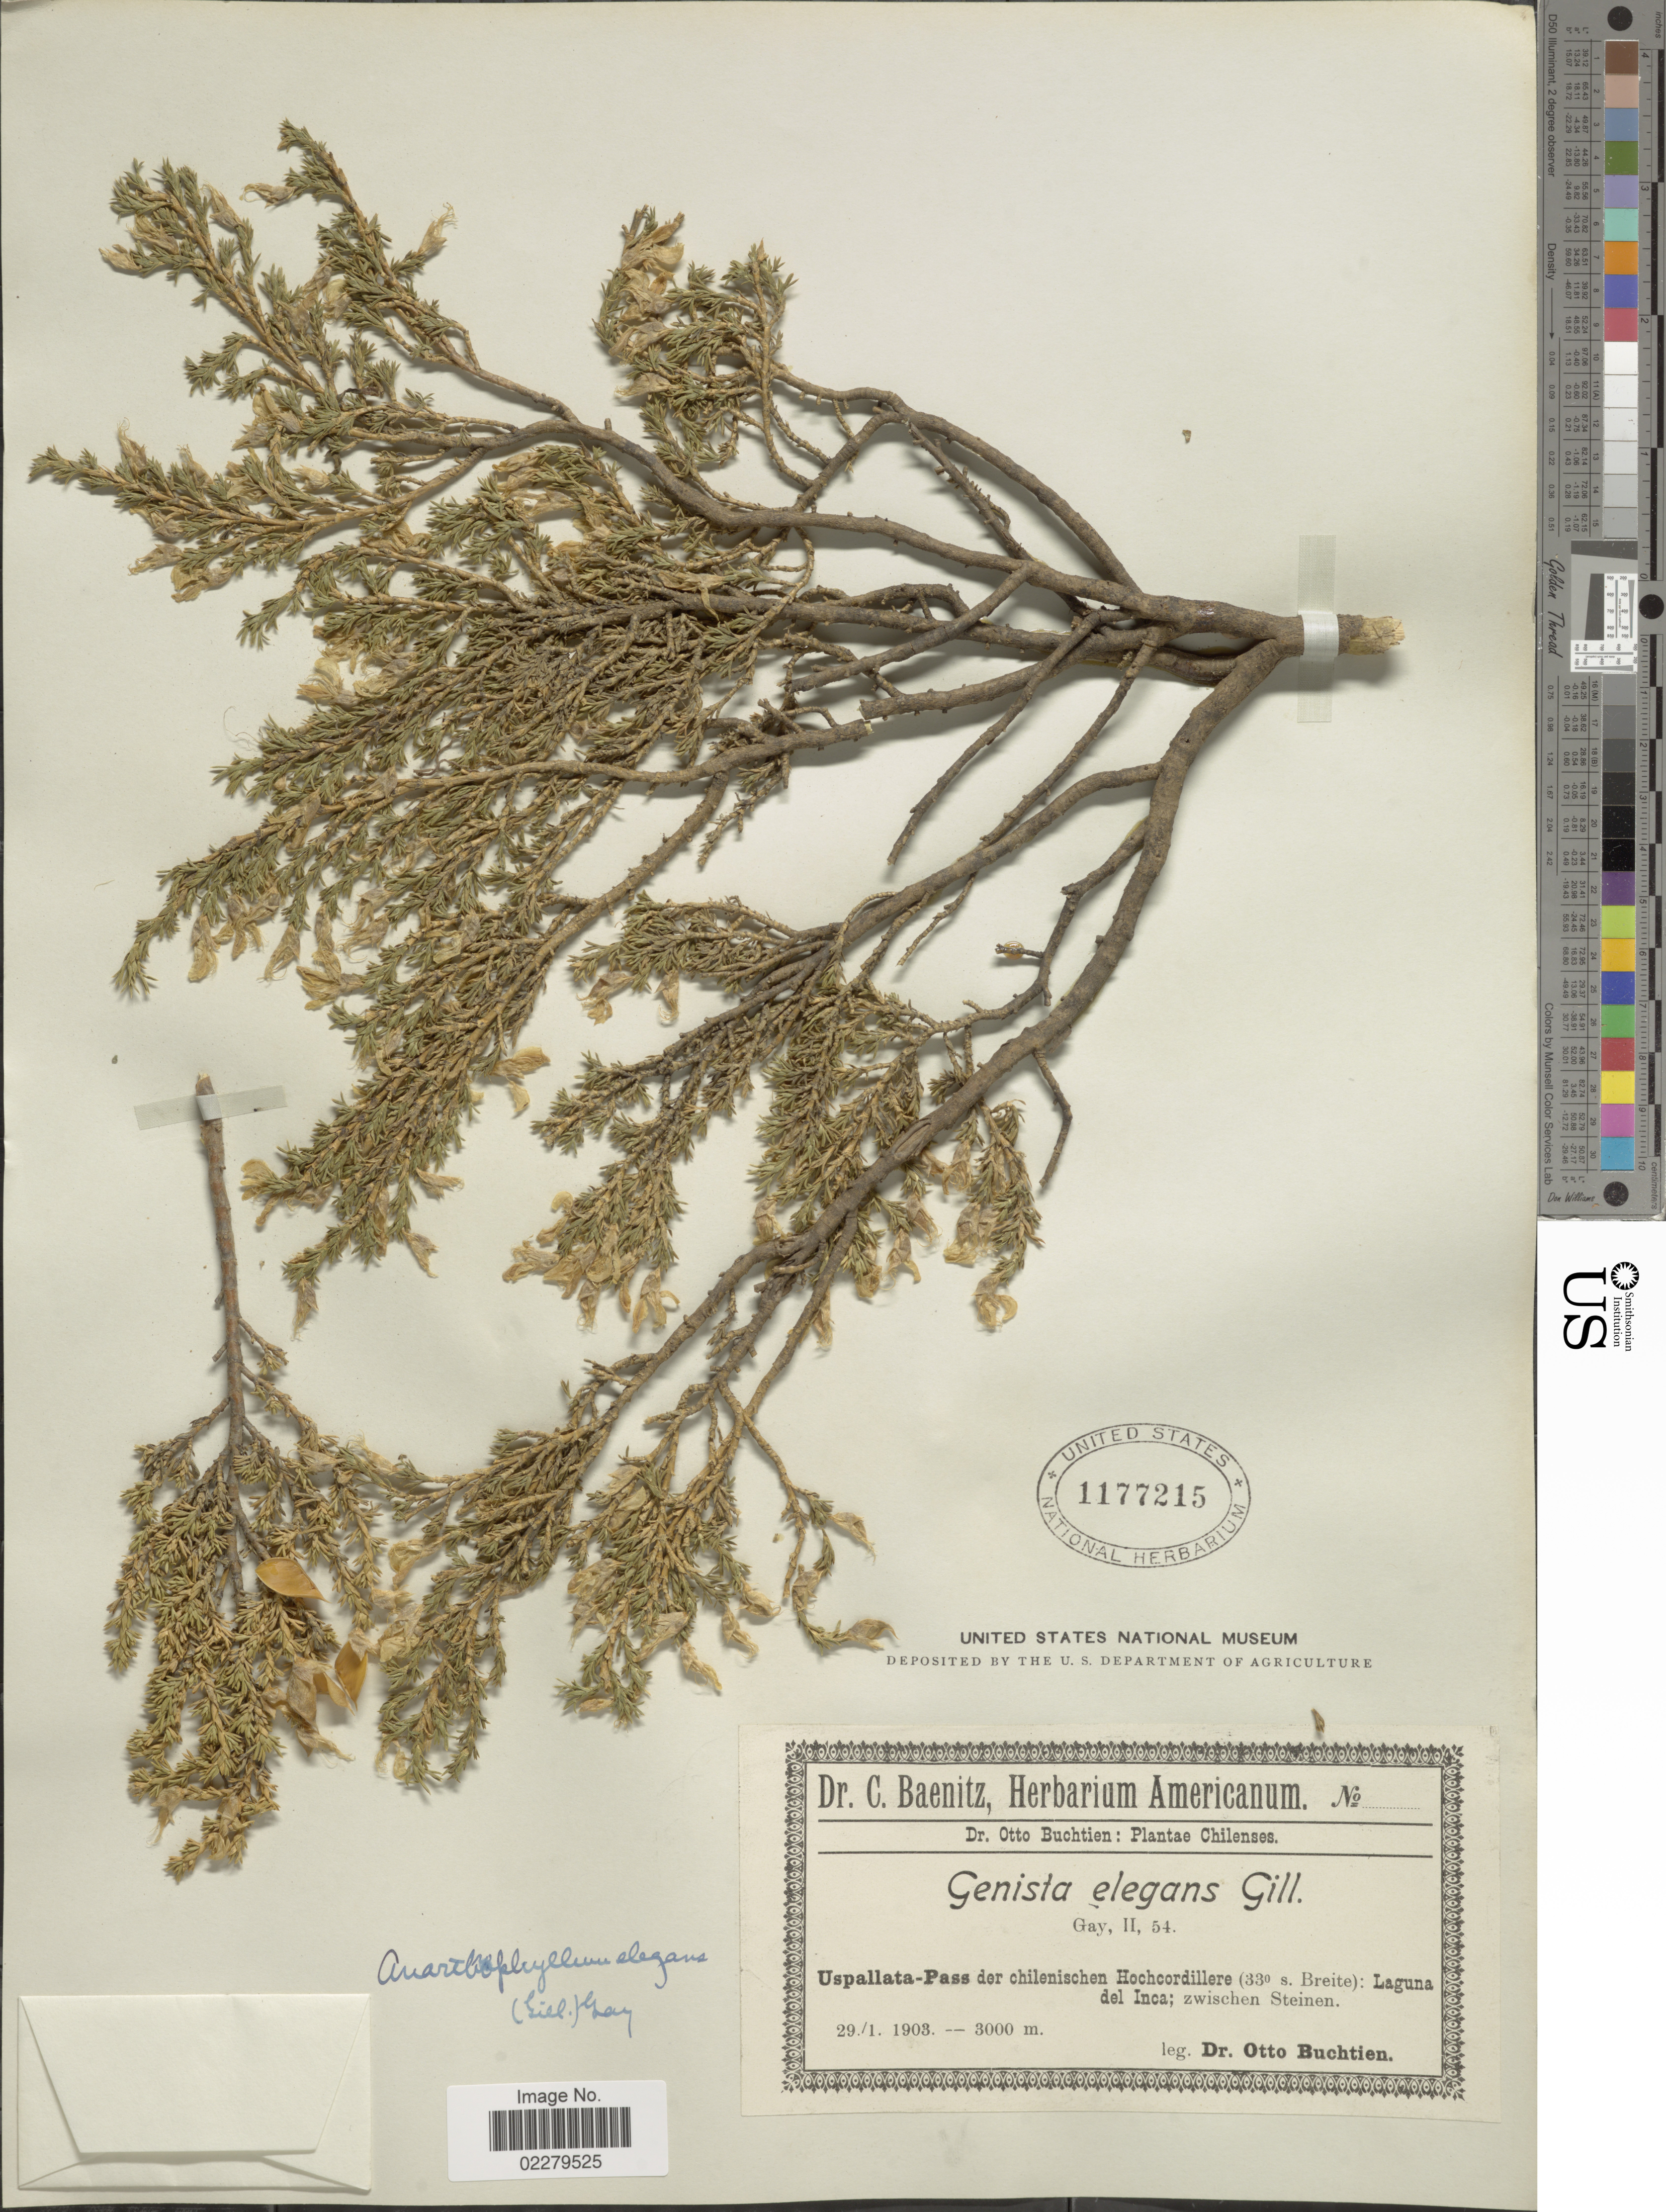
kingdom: Plantae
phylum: Tracheophyta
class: Magnoliopsida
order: Fabales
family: Fabaceae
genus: Anarthrophyllum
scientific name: Anarthrophyllum elegans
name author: (Gillies ex Hook. & Arn.) Phil.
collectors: O. Buchtien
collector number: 54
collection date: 1903-01-29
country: Chile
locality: Uspallata- Pass der Chilenischen Hochcordillere: Laguna del Inca; zwischen Steinen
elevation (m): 3000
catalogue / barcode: US 1177215